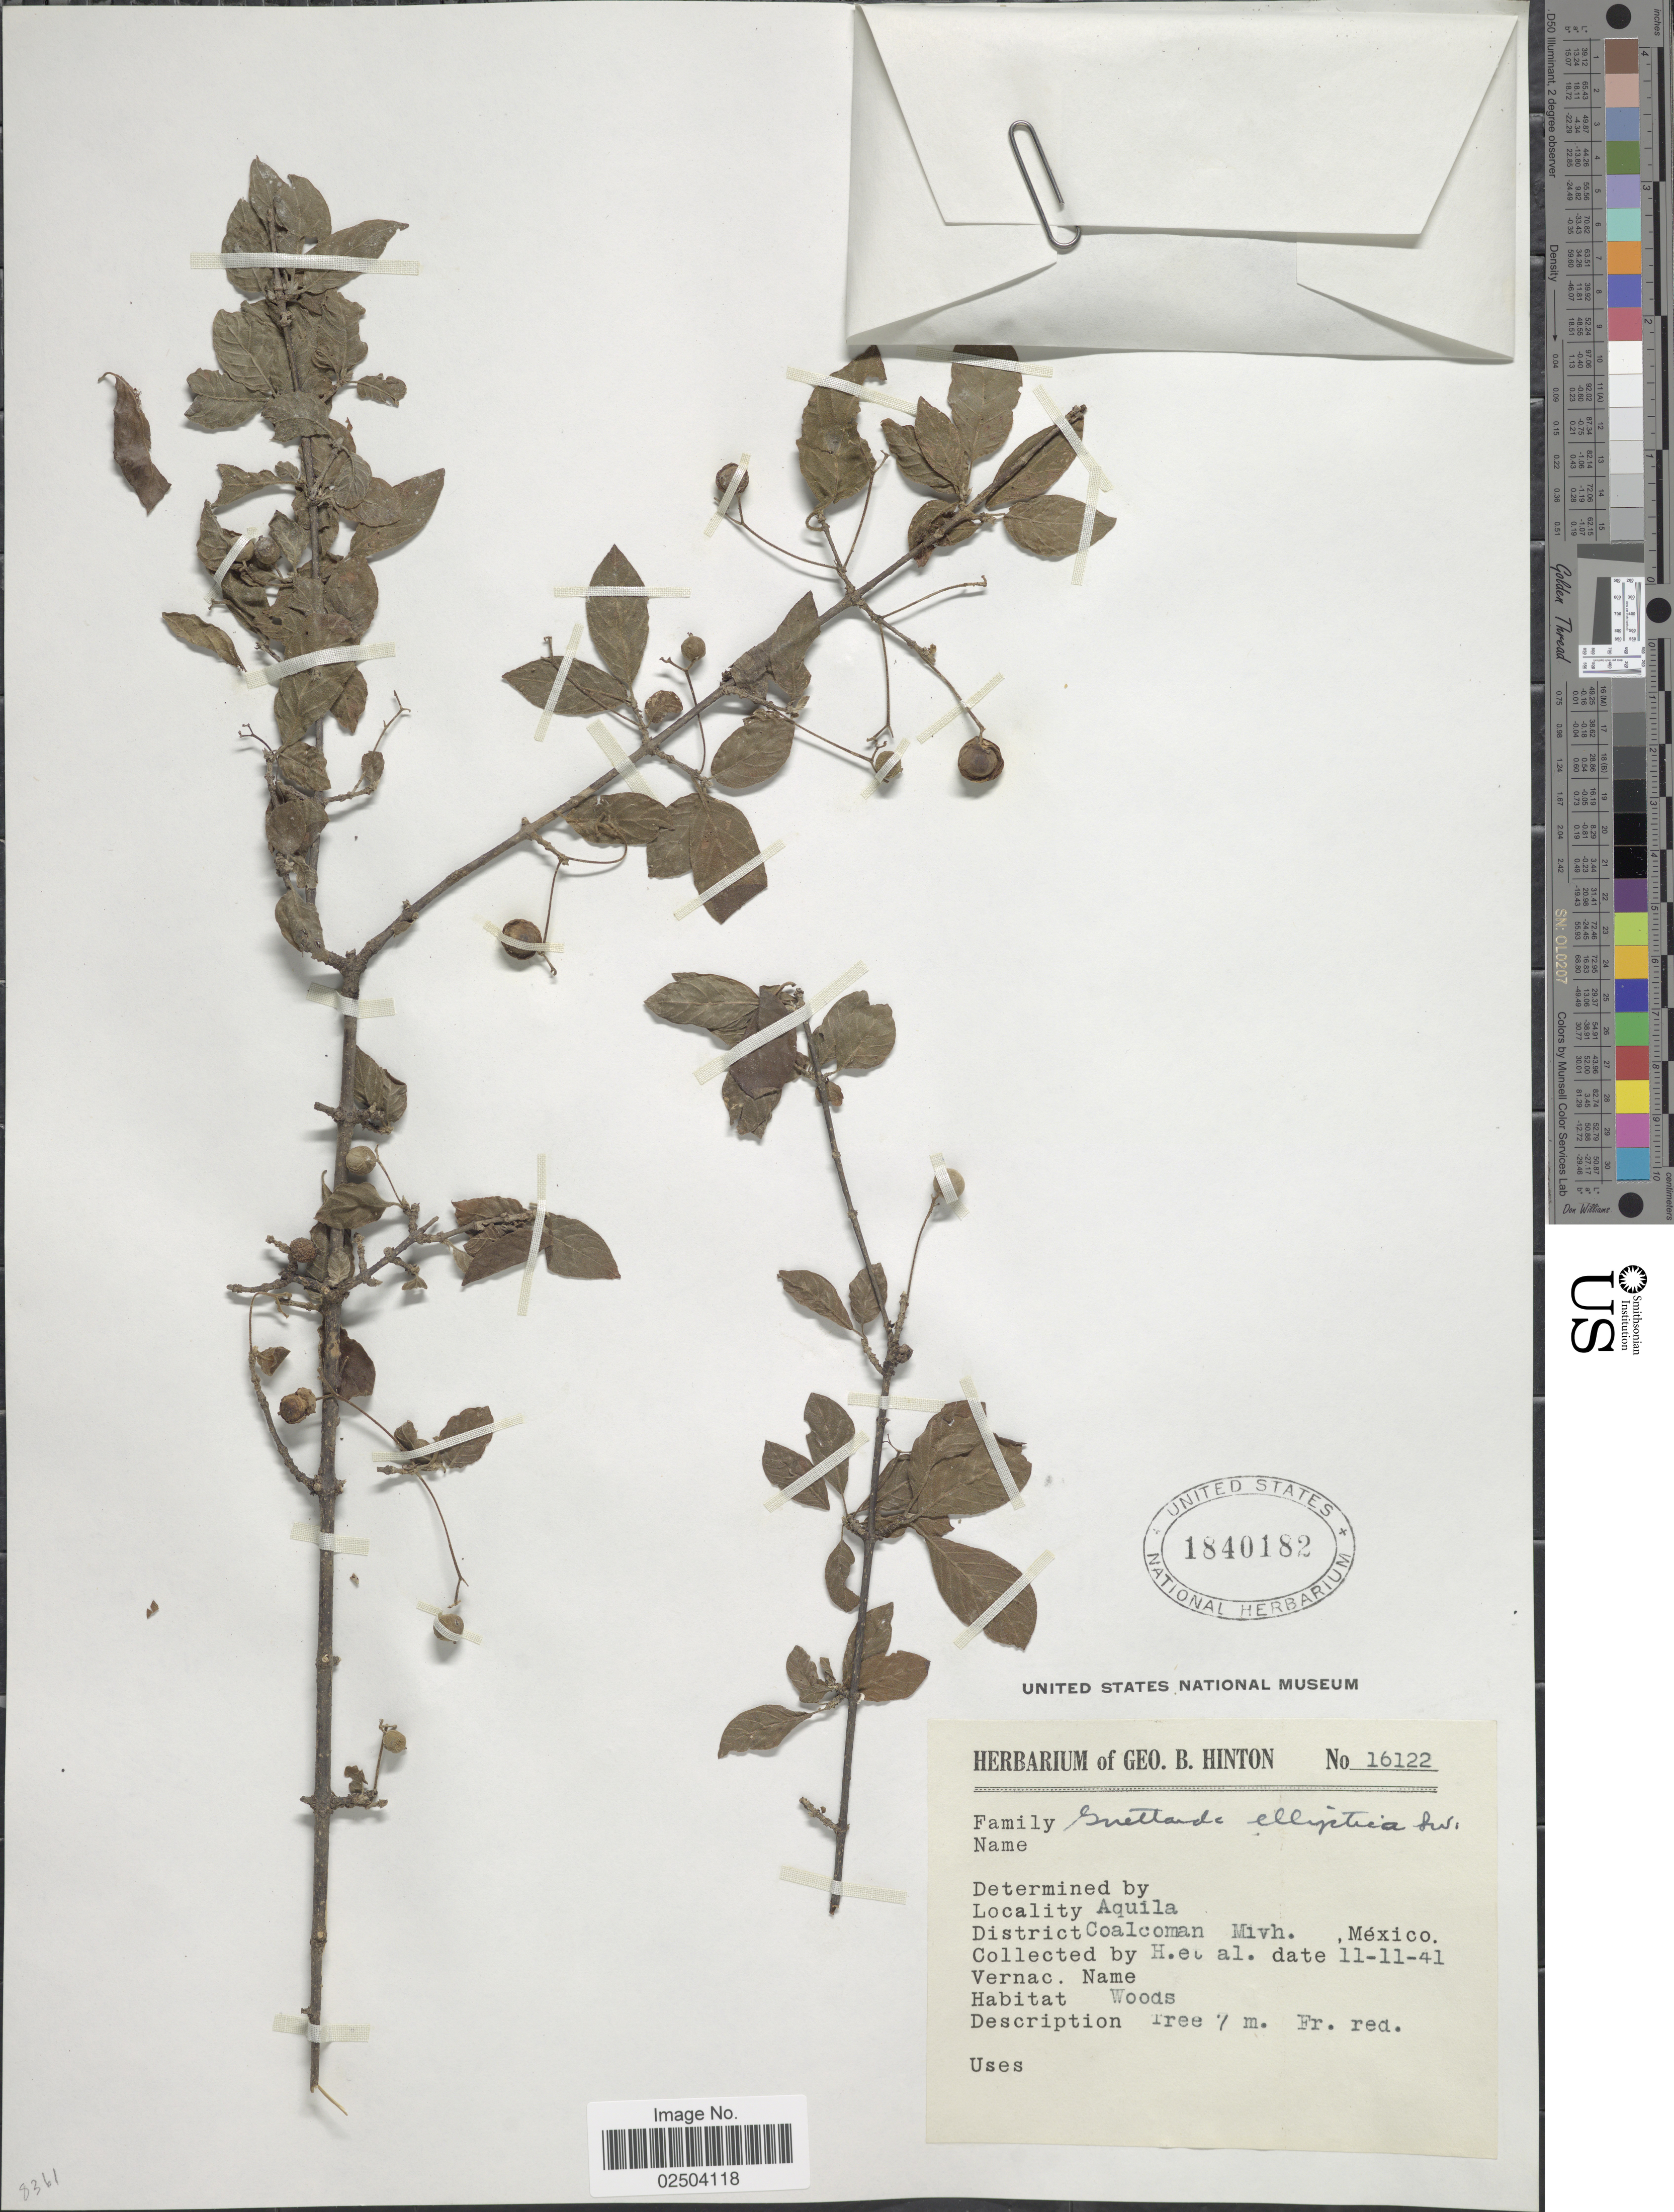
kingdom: Plantae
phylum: Tracheophyta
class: Magnoliopsida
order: Gentianales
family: Rubiaceae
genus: Guettarda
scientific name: Guettarda elliptica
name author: Sw.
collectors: G. B. Hinton & et al.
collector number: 16122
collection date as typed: Transcribed d/m/y: 11/11/41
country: Mexico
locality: Aquila. District Coalman Mivh.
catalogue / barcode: US 1840182